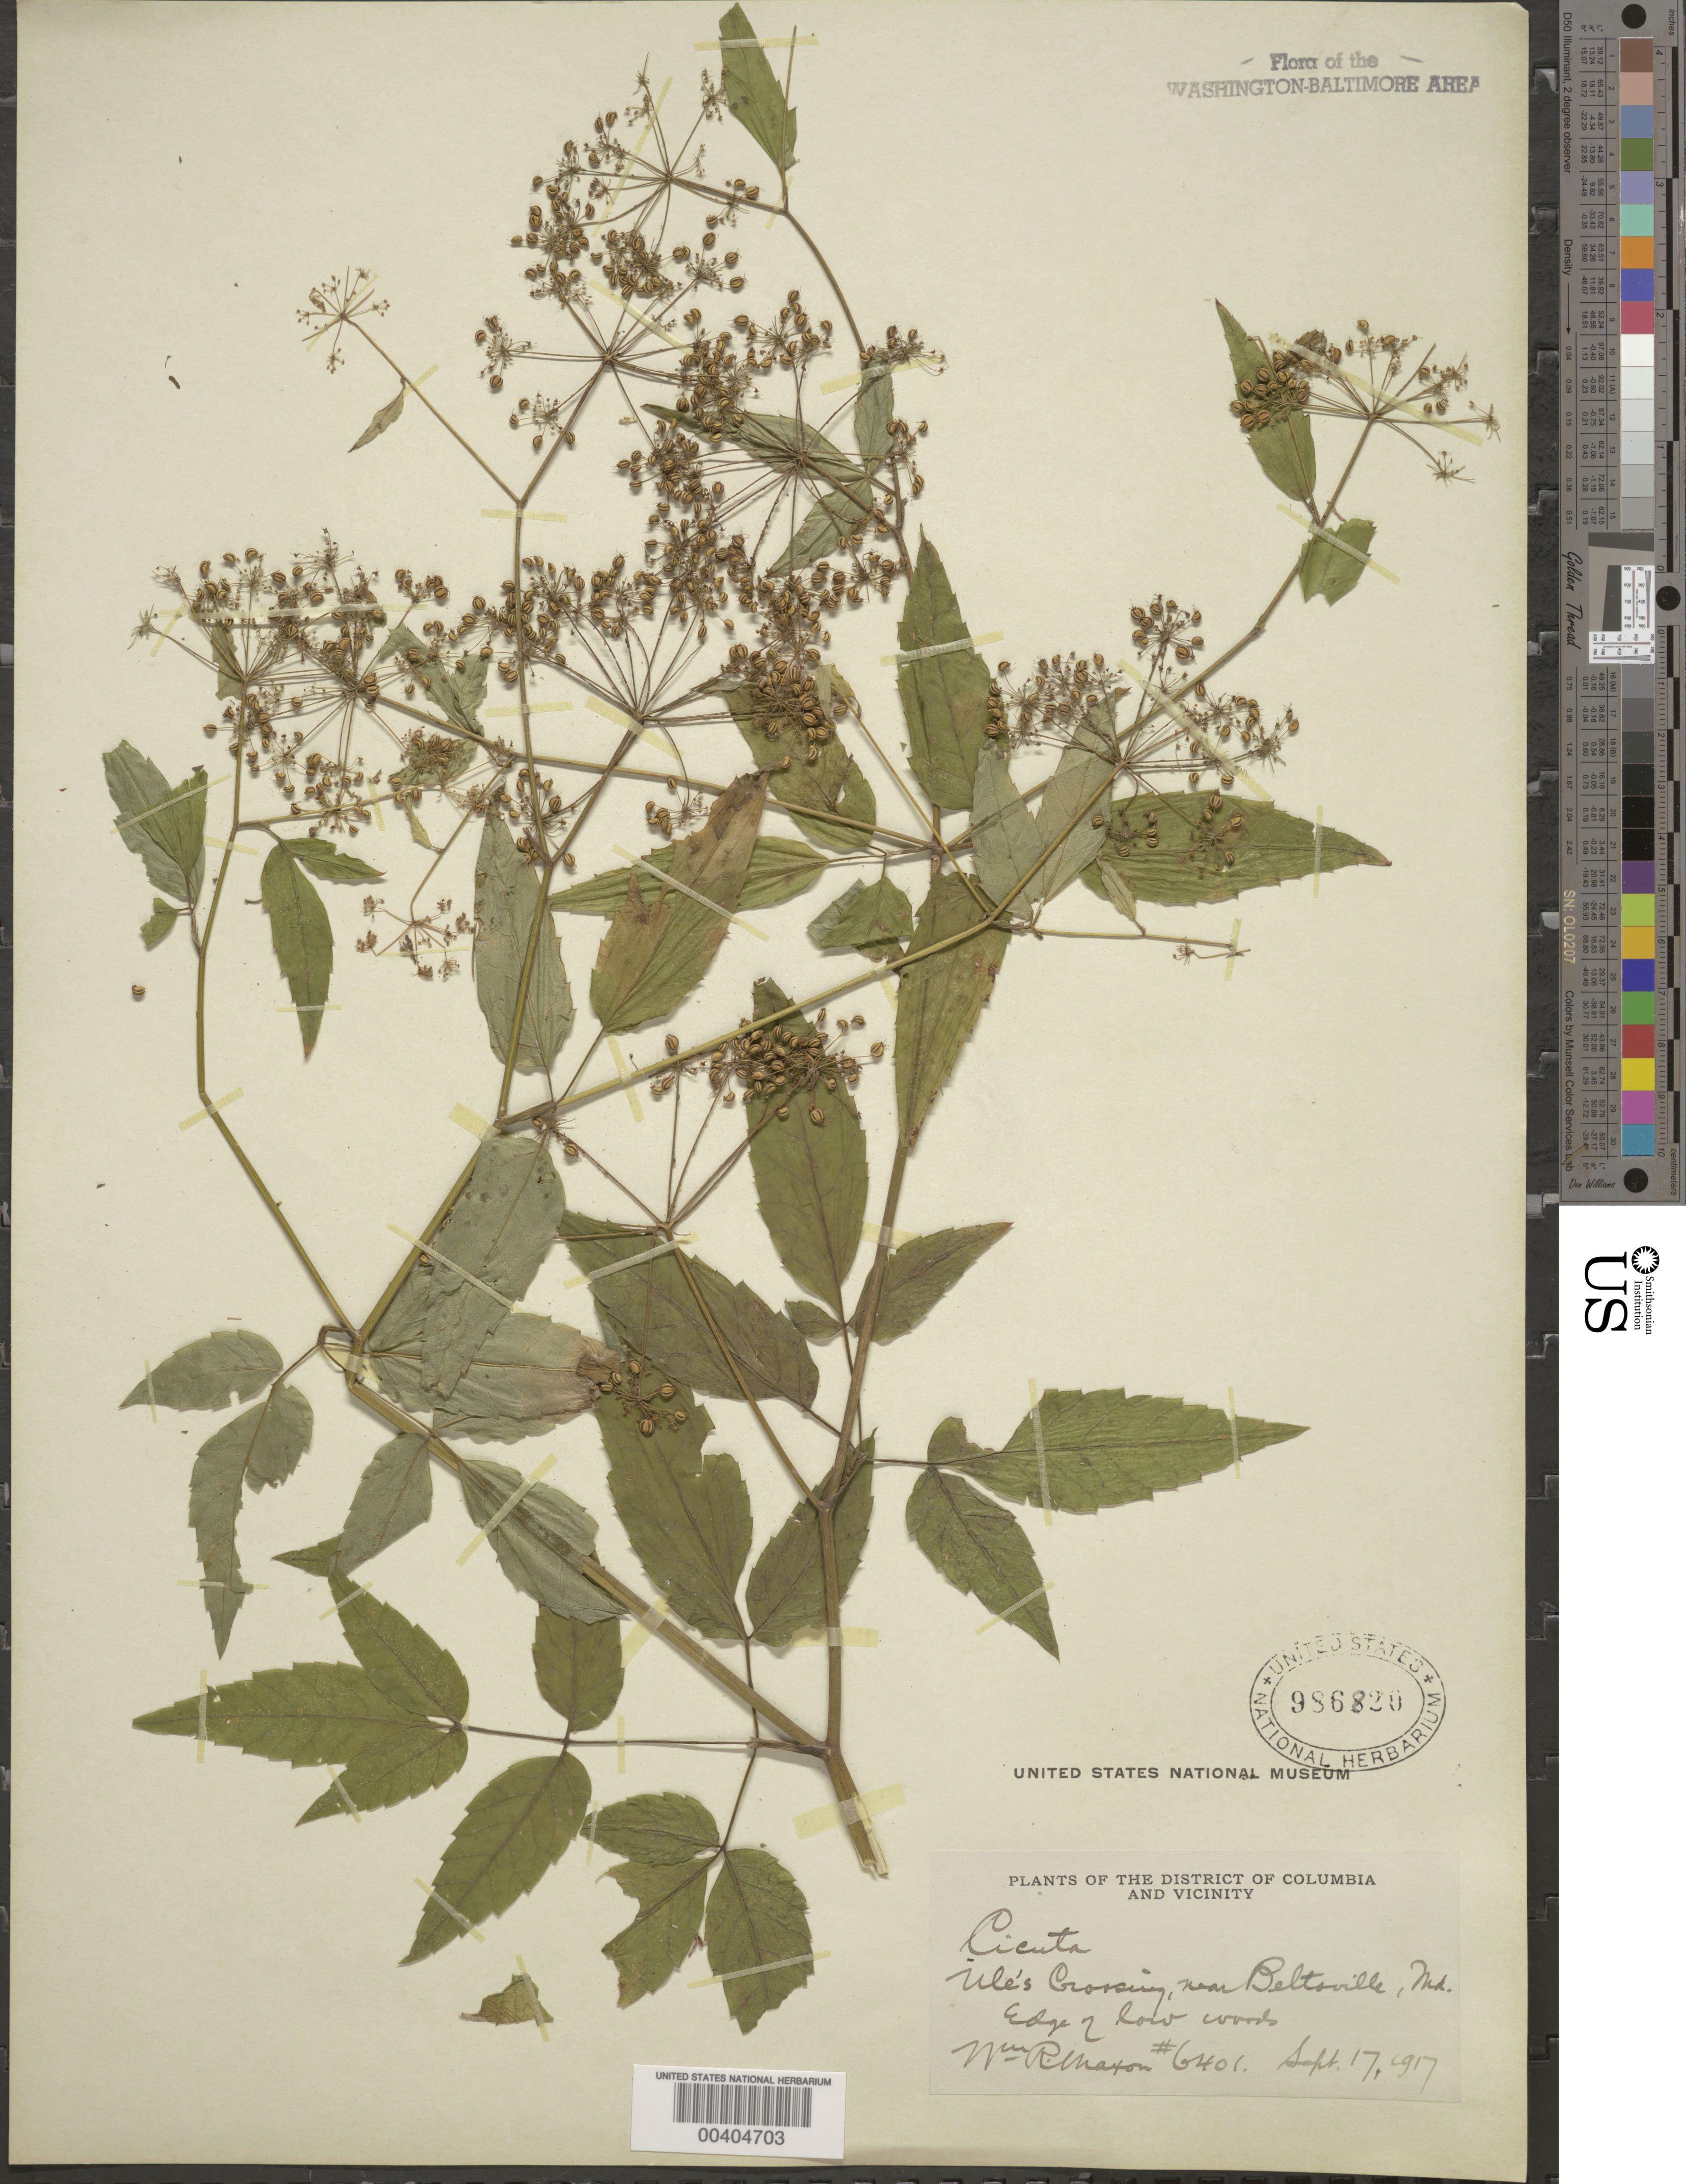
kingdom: Plantae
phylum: Tracheophyta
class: Magnoliopsida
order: Apiales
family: Apiaceae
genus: Cicuta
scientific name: Cicuta maculata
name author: L.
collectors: W. R. Maxon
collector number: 6401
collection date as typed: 17 Sep 1917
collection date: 1917-09-17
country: United States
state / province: Maryland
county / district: Prince George's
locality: Uhles Crossing, near Beltsville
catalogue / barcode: US 986820